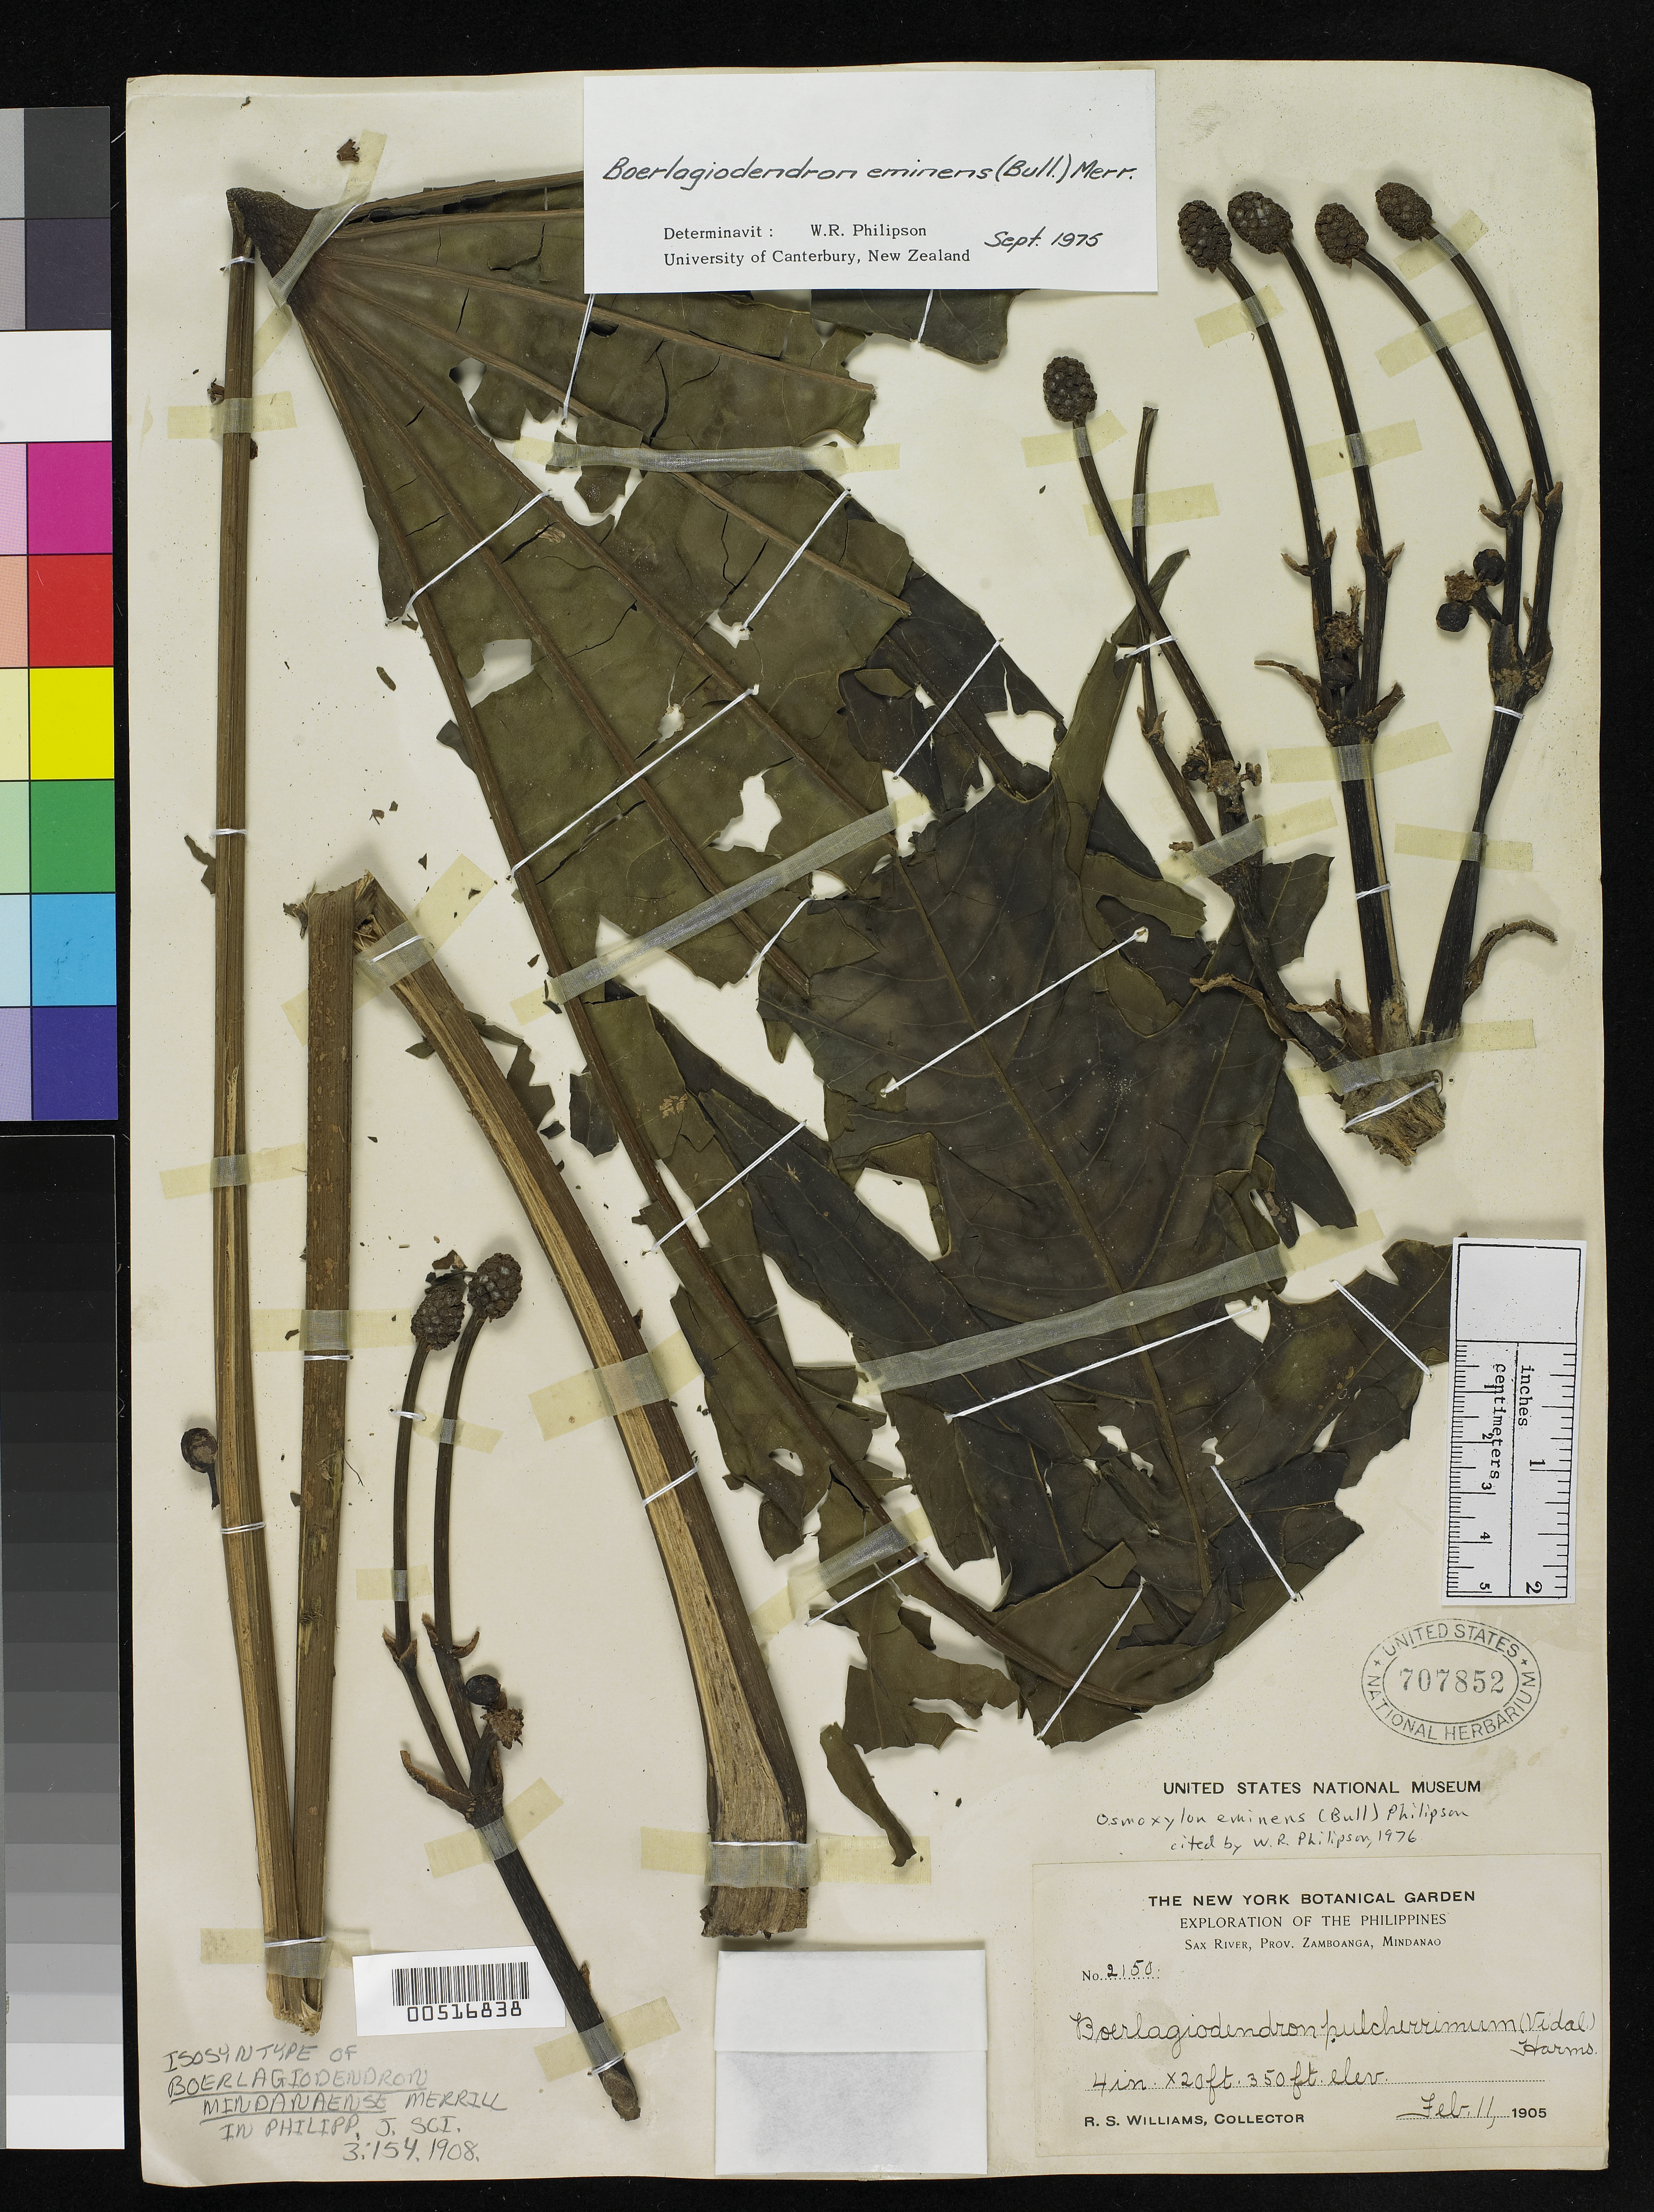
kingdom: Plantae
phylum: Tracheophyta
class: Magnoliopsida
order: Apiales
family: Araliaceae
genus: Boerlagiodendron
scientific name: Boerlagiodendron mindanaense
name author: Merr.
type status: Isosyntype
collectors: R. S. Williams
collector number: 2150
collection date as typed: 11 Feb 1905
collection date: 1905-02-11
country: Philippines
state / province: Zamboanga Peninsula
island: Mindanao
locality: Sax River.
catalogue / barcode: US 707852